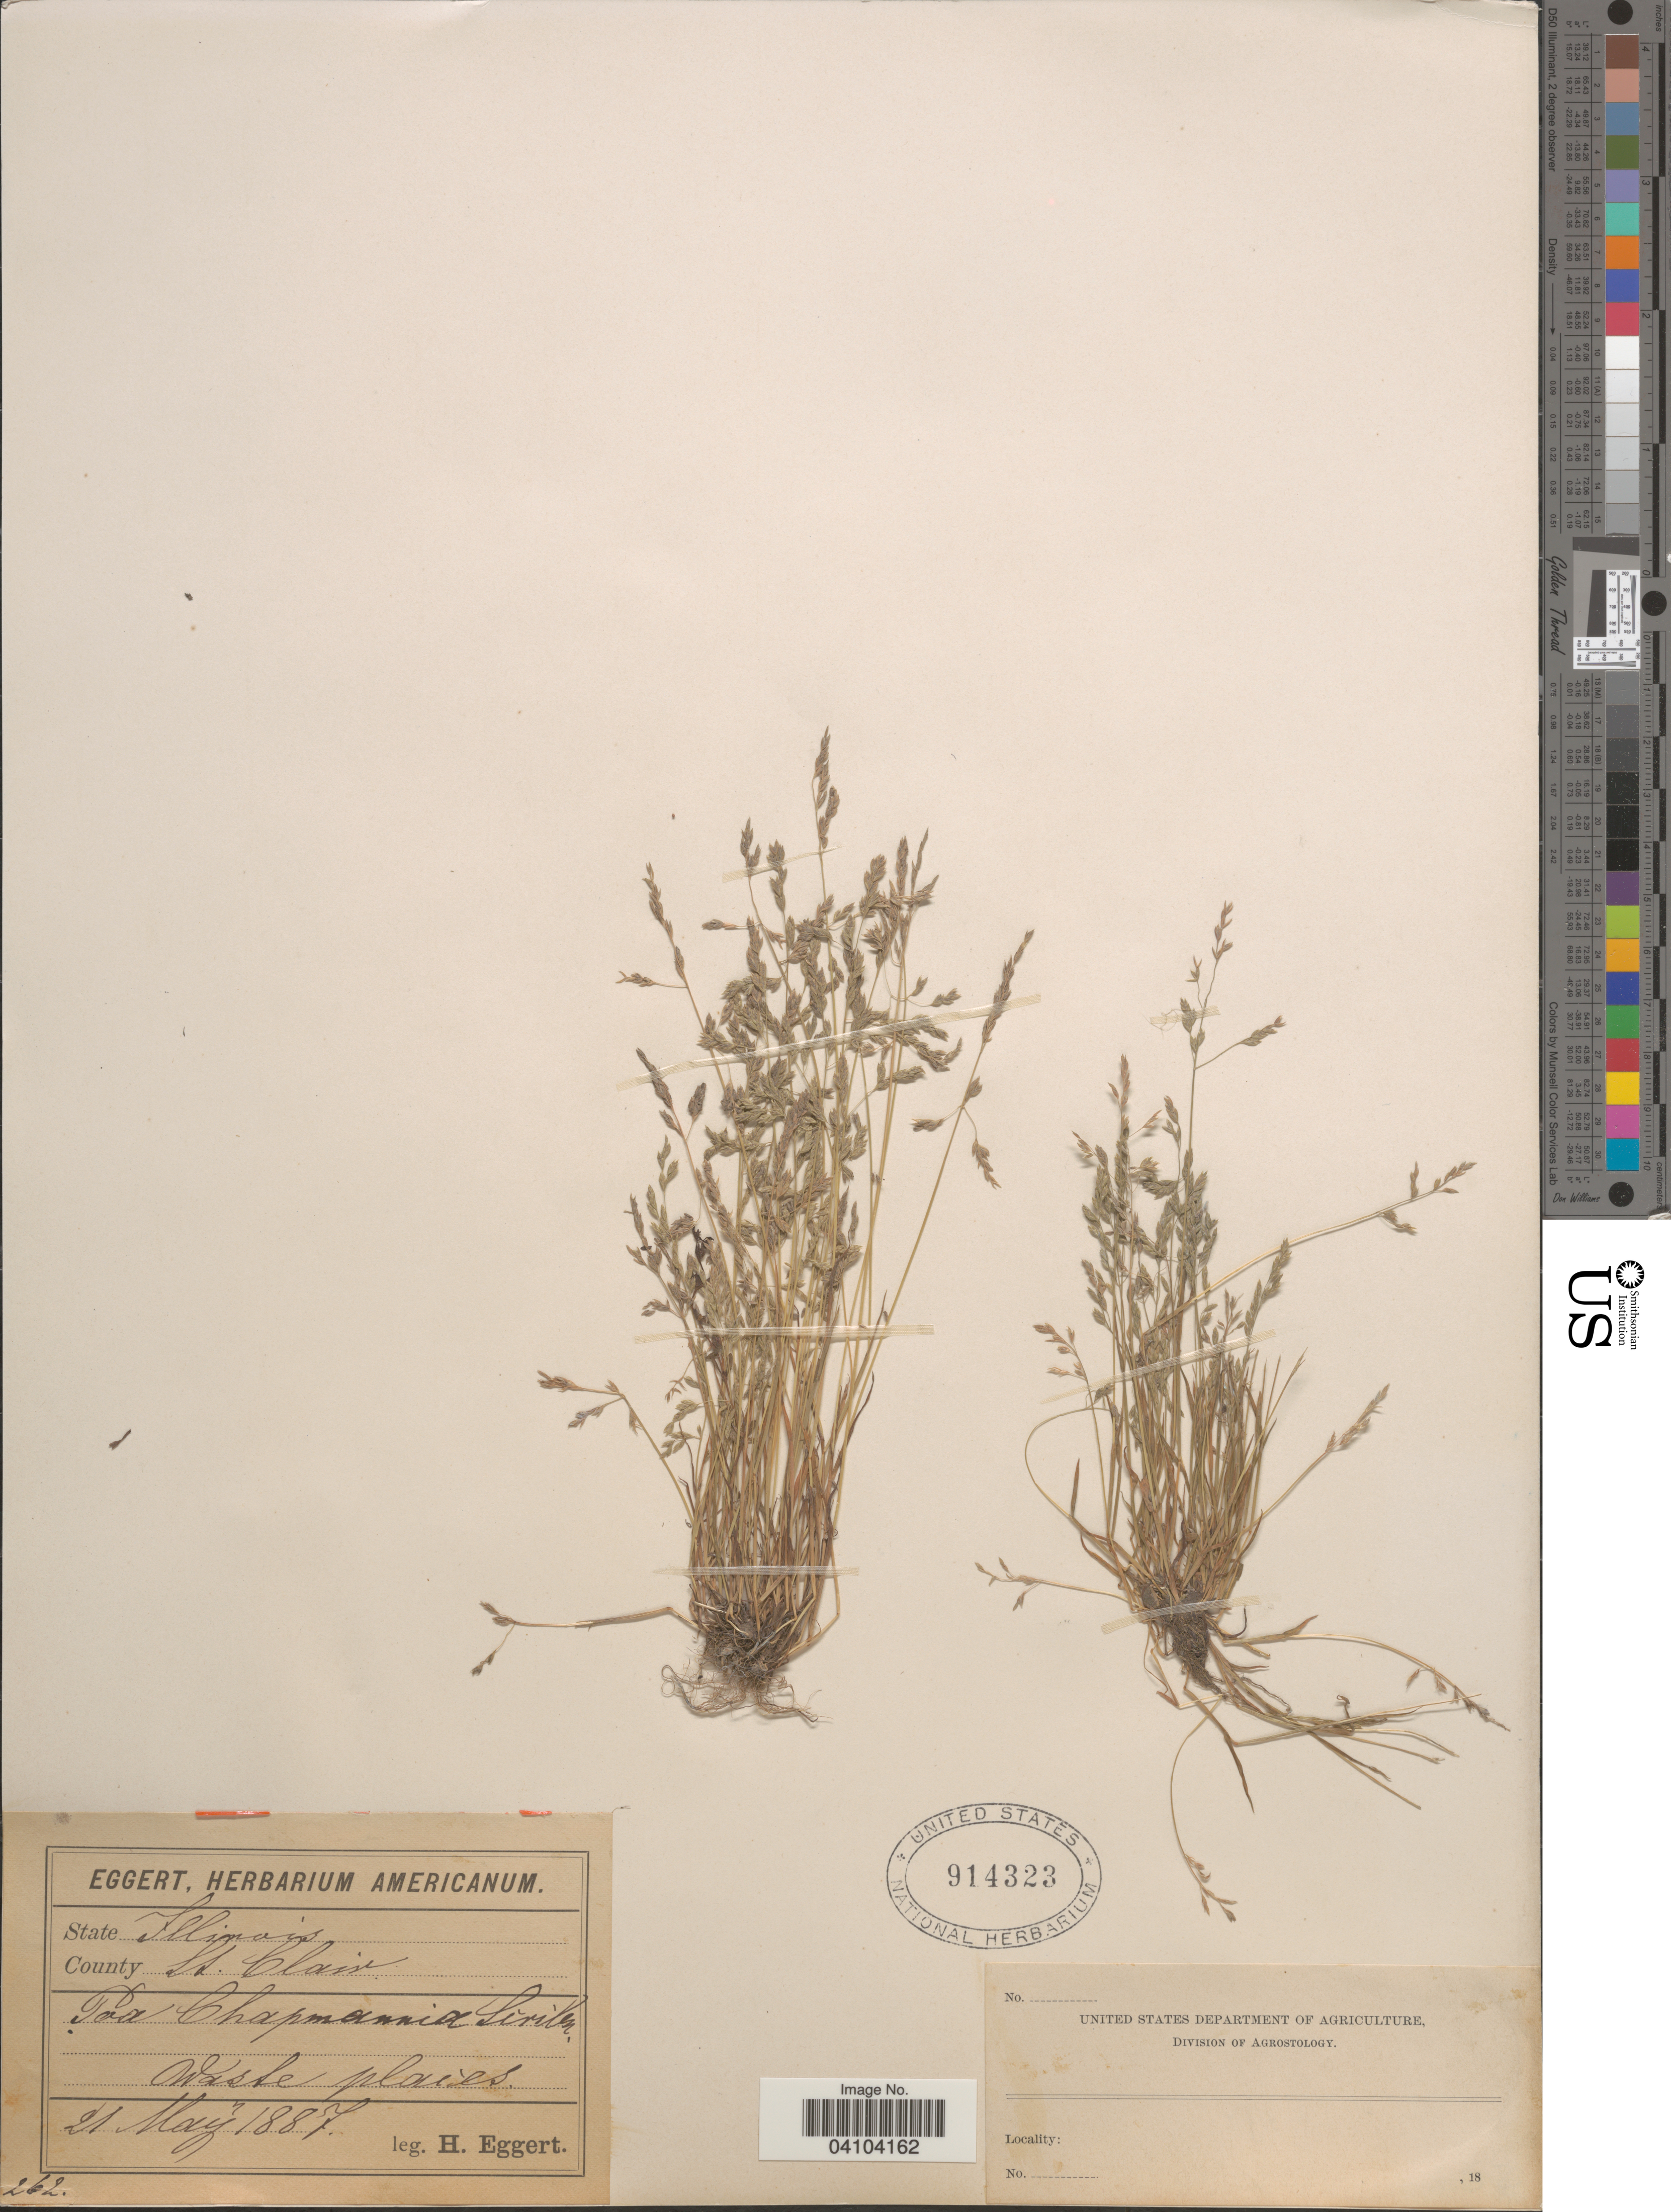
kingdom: Plantae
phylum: Tracheophyta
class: Liliopsida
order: Poales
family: Poaceae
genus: Poa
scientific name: Poa chapmaniana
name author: Scribn.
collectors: H. Eggert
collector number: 262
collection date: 1887-05-21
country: United States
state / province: Illinois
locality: County St. Clair.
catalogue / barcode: US 914323